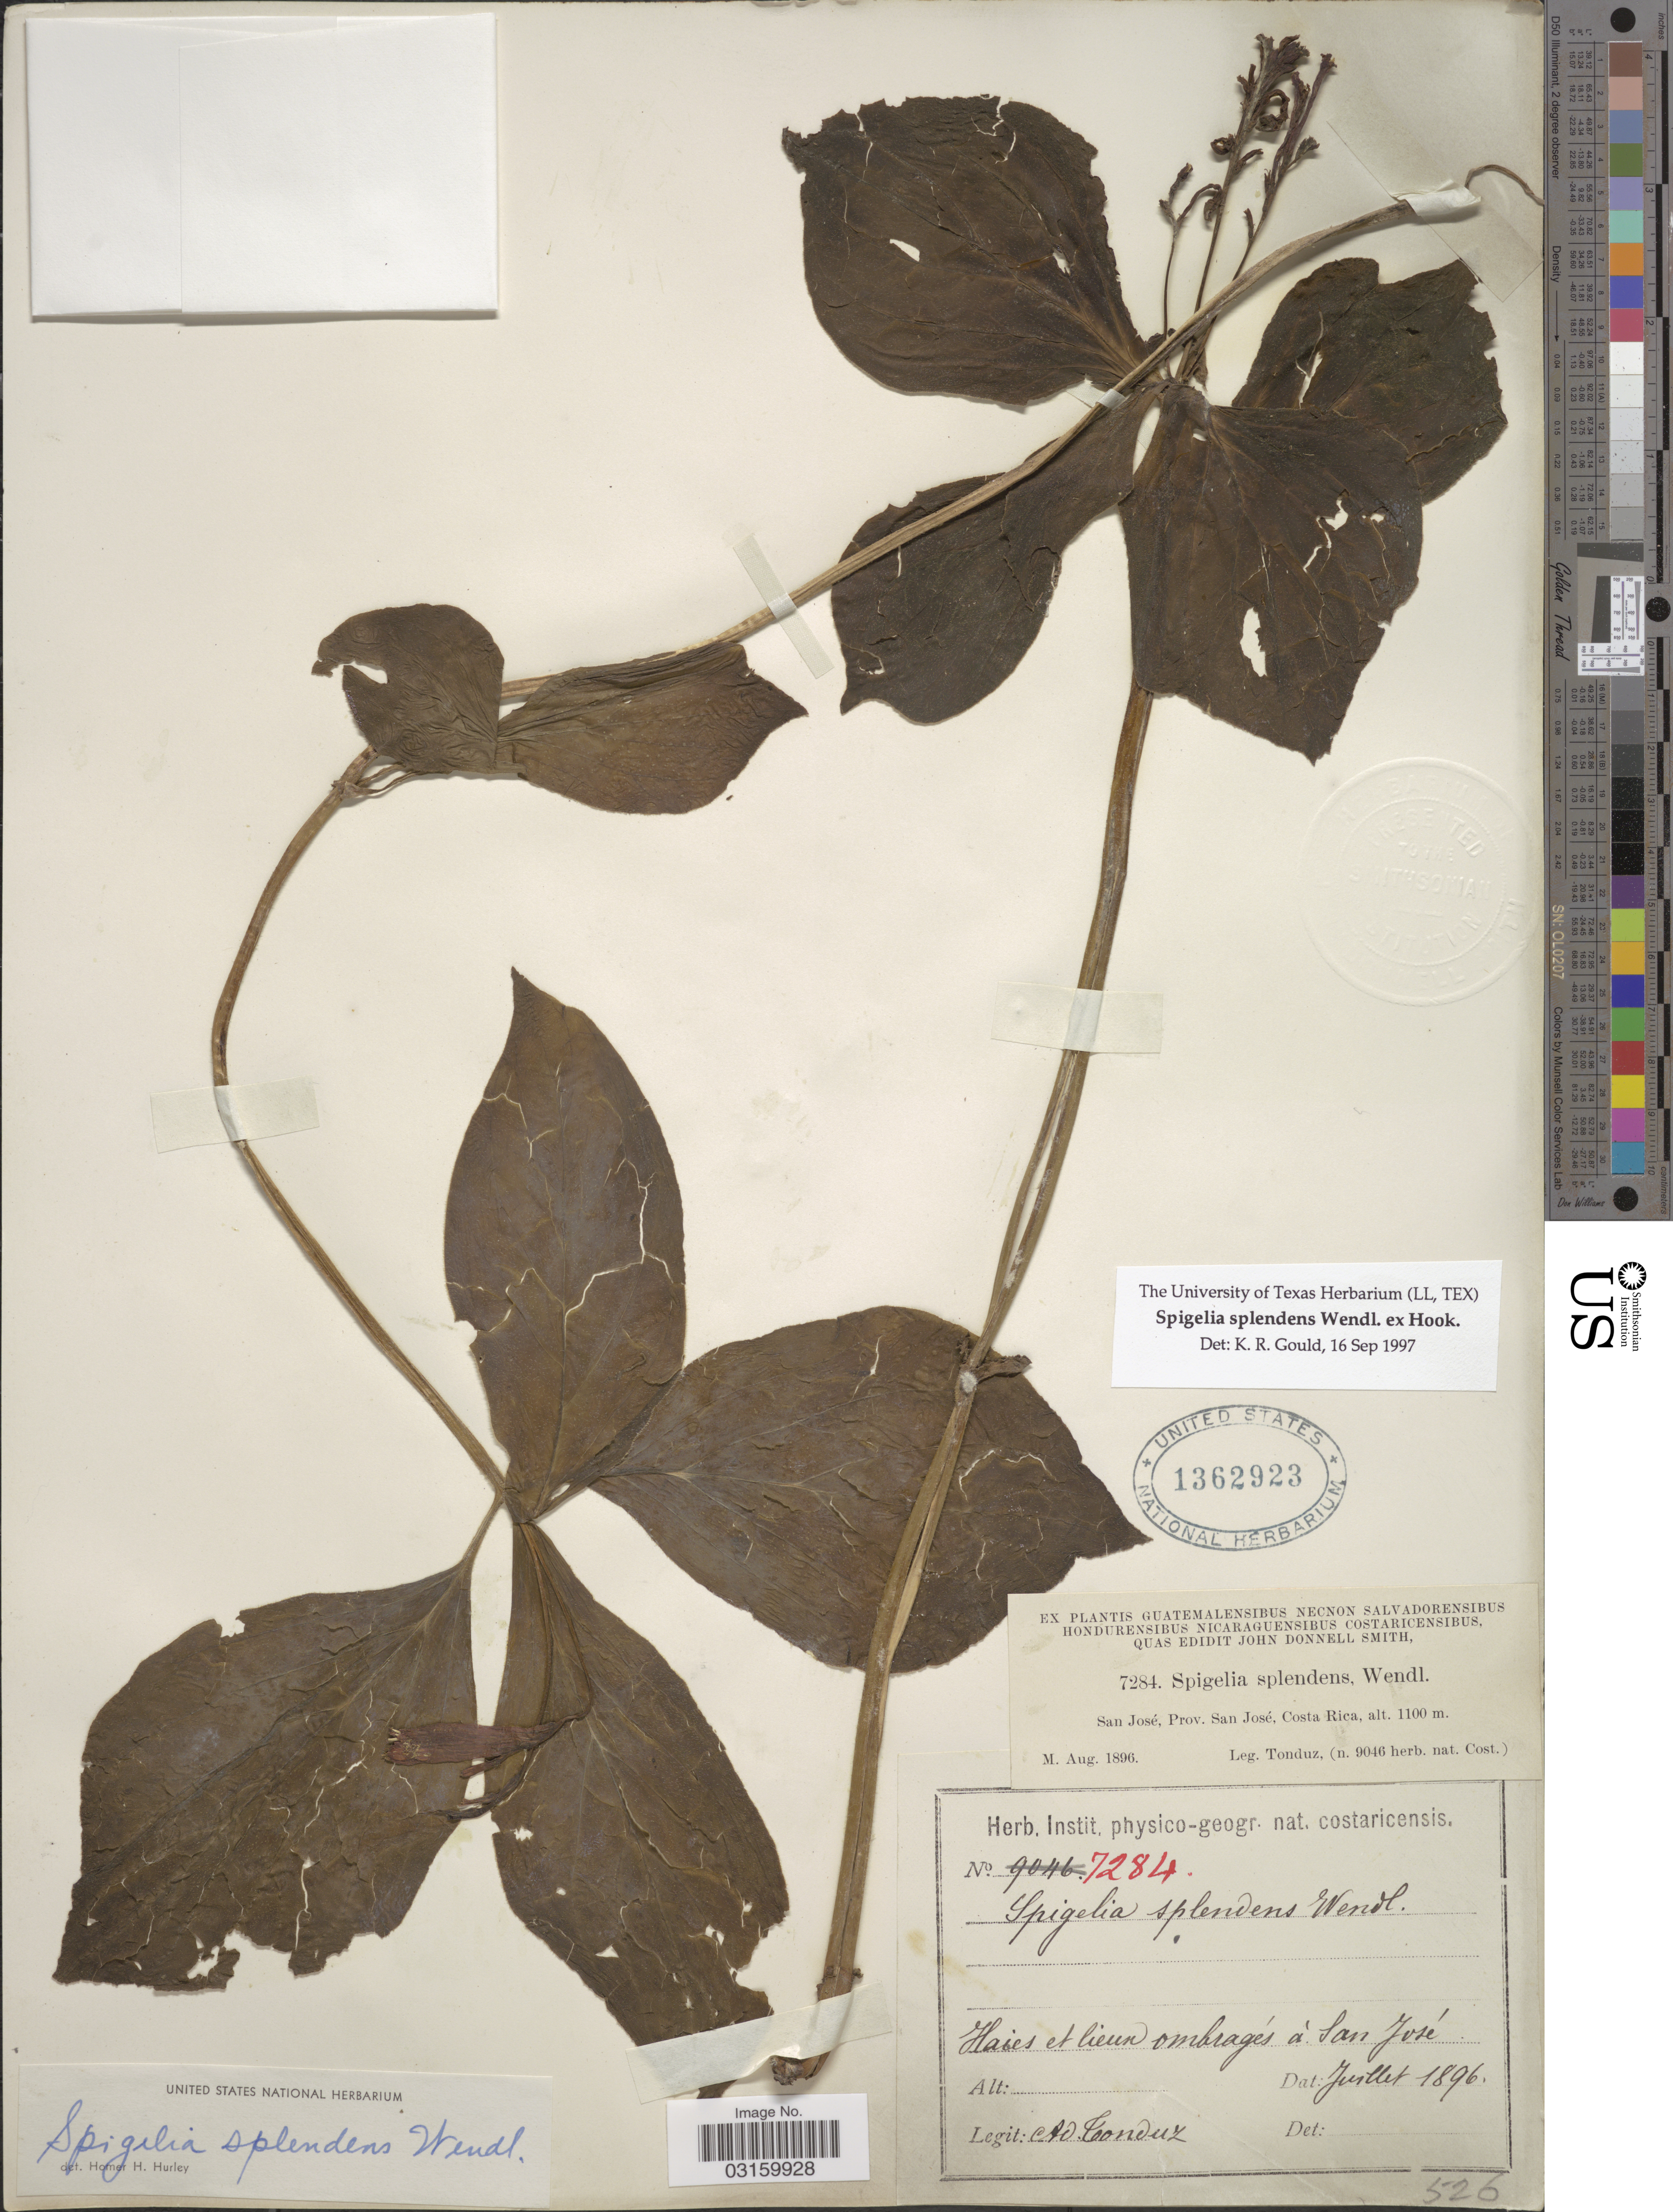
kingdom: Plantae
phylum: Tracheophyta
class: Magnoliopsida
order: Gentianales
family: Loganiaceae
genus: Spigelia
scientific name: Spigelia splendens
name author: H. Wendl. ex Hook.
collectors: A. Tonduz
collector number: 7284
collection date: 1896-07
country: Costa Rica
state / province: San José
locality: San José, Haies et lieux ombragés à San José.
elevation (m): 1100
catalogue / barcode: US 1362923